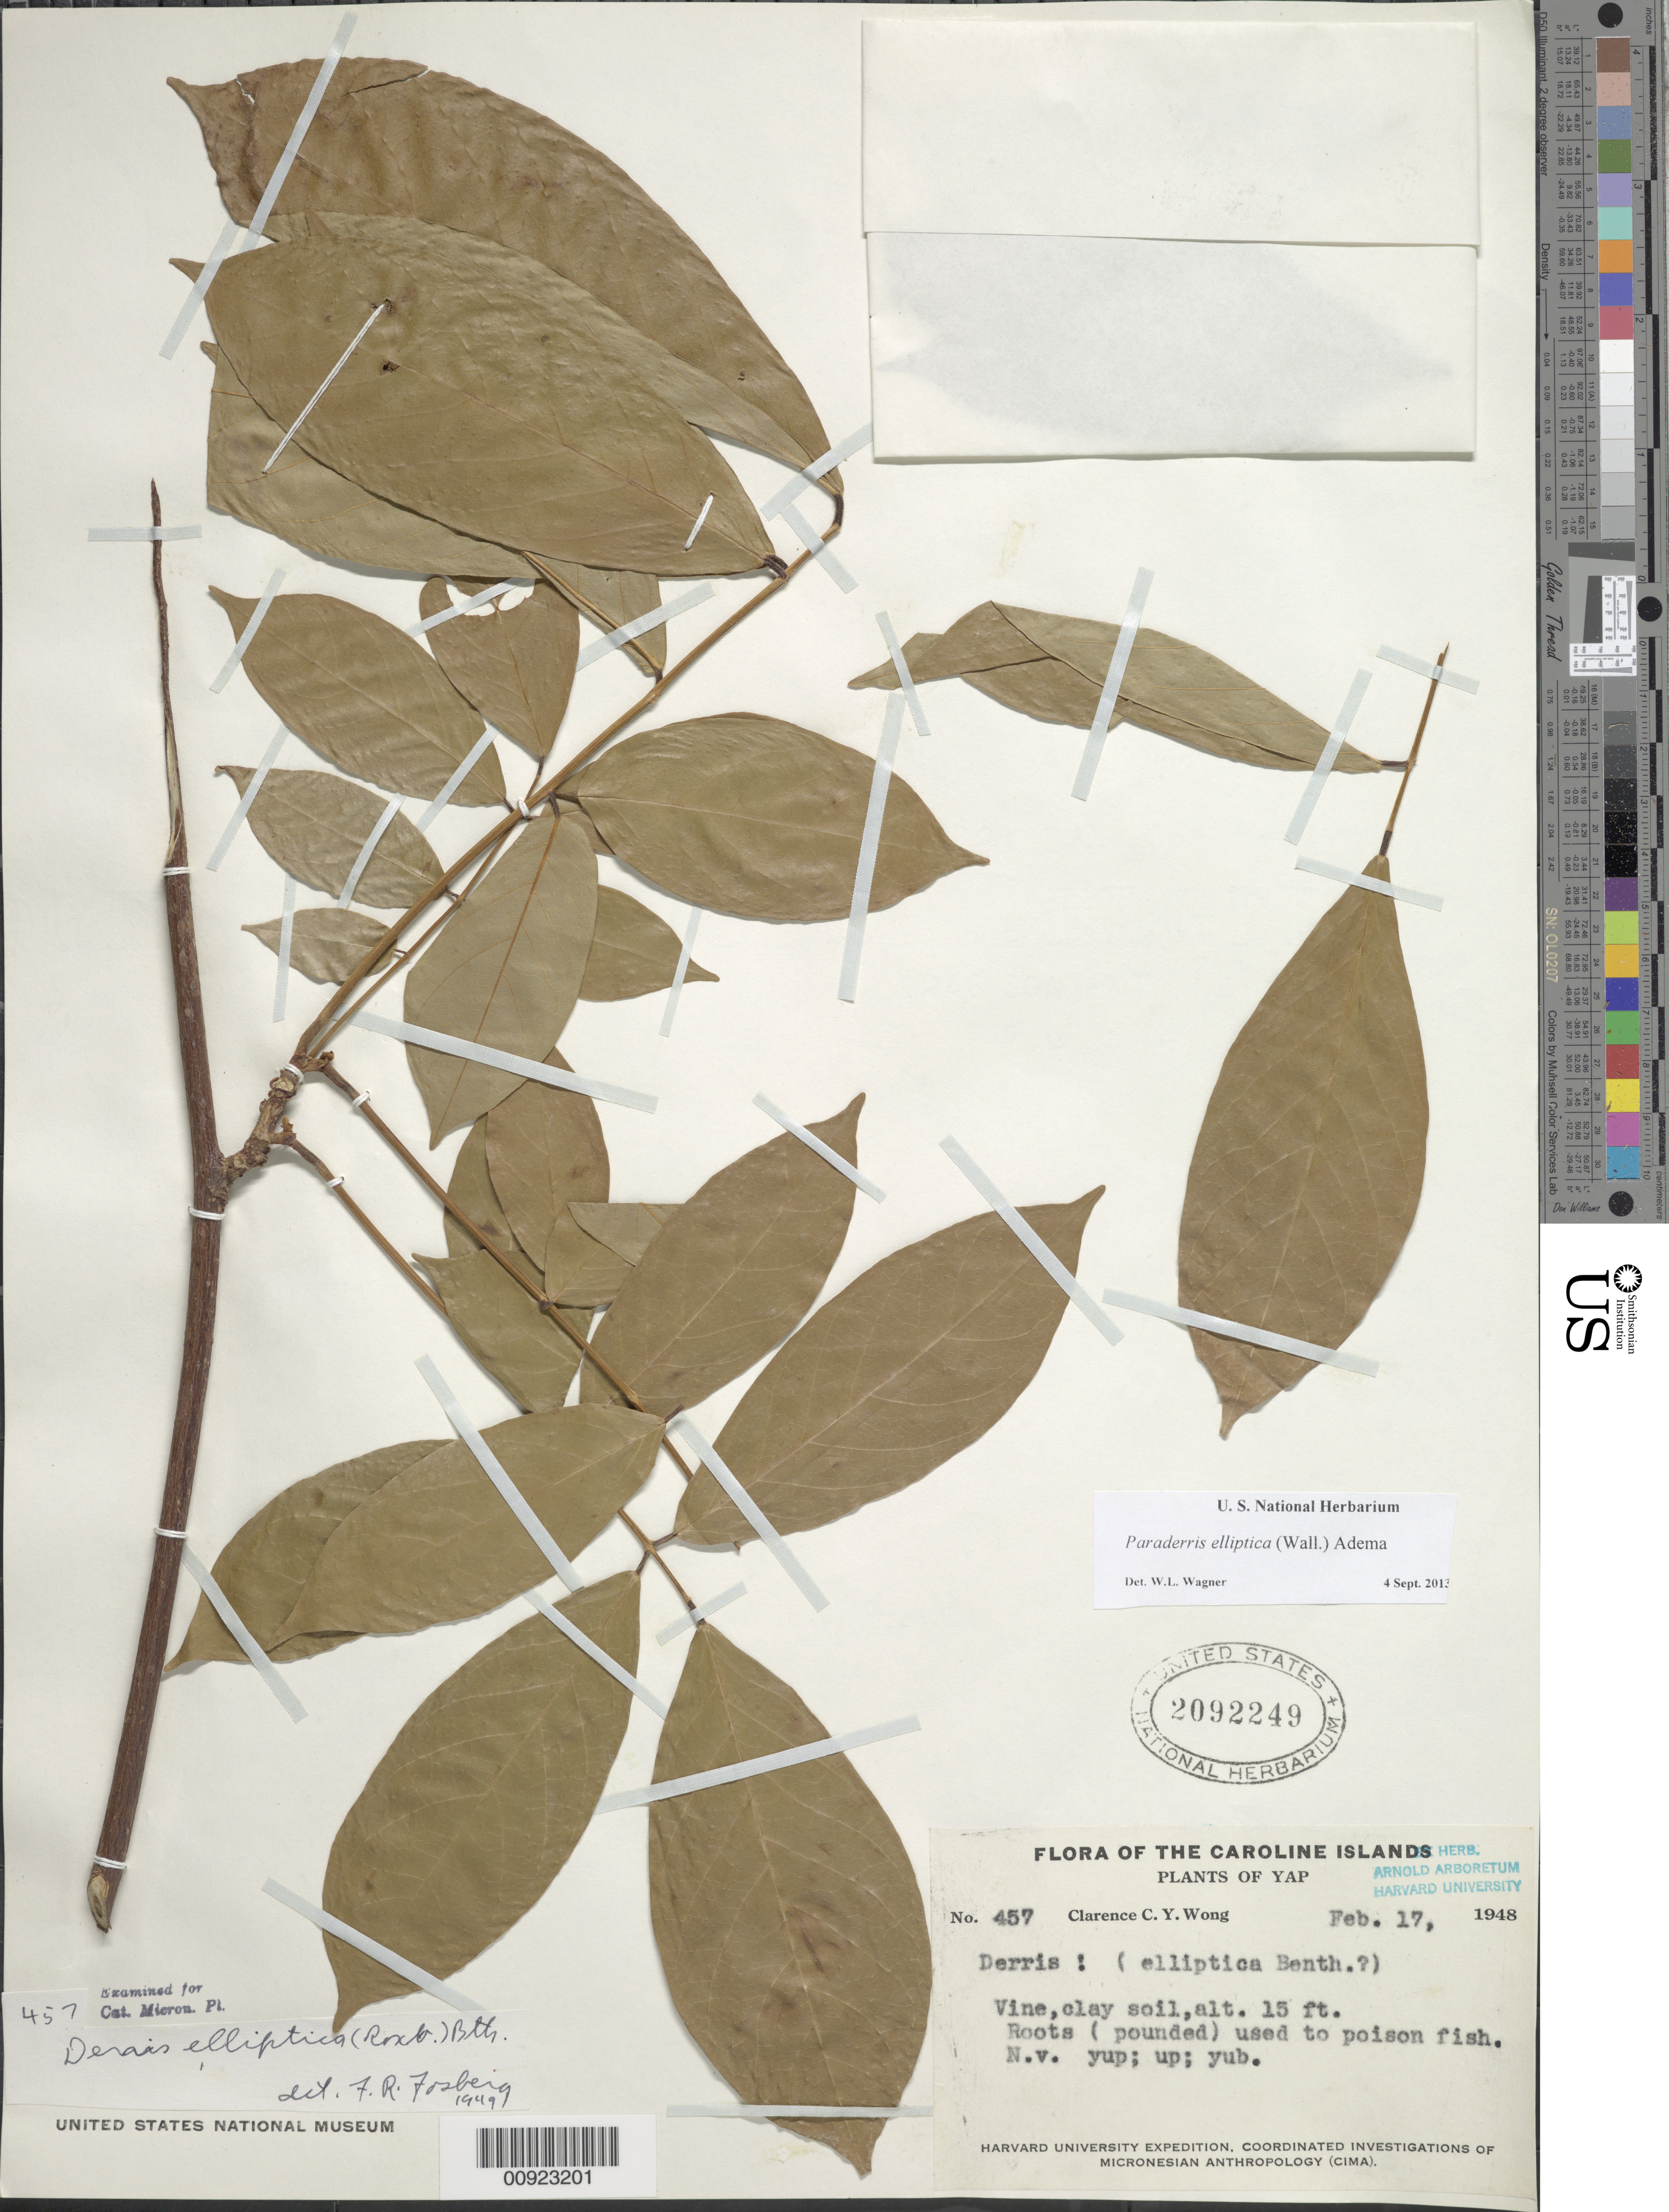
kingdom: Plantae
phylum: Tracheophyta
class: Magnoliopsida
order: Fabales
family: Fabaceae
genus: Derris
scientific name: Derris elliptica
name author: (Wall.) Benth.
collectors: C. Wong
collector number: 457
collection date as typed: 17 Feb 1948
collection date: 1948-02-17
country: Micronesia, Federated States of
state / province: Yap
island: Yap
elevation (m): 5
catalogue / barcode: US 2092249